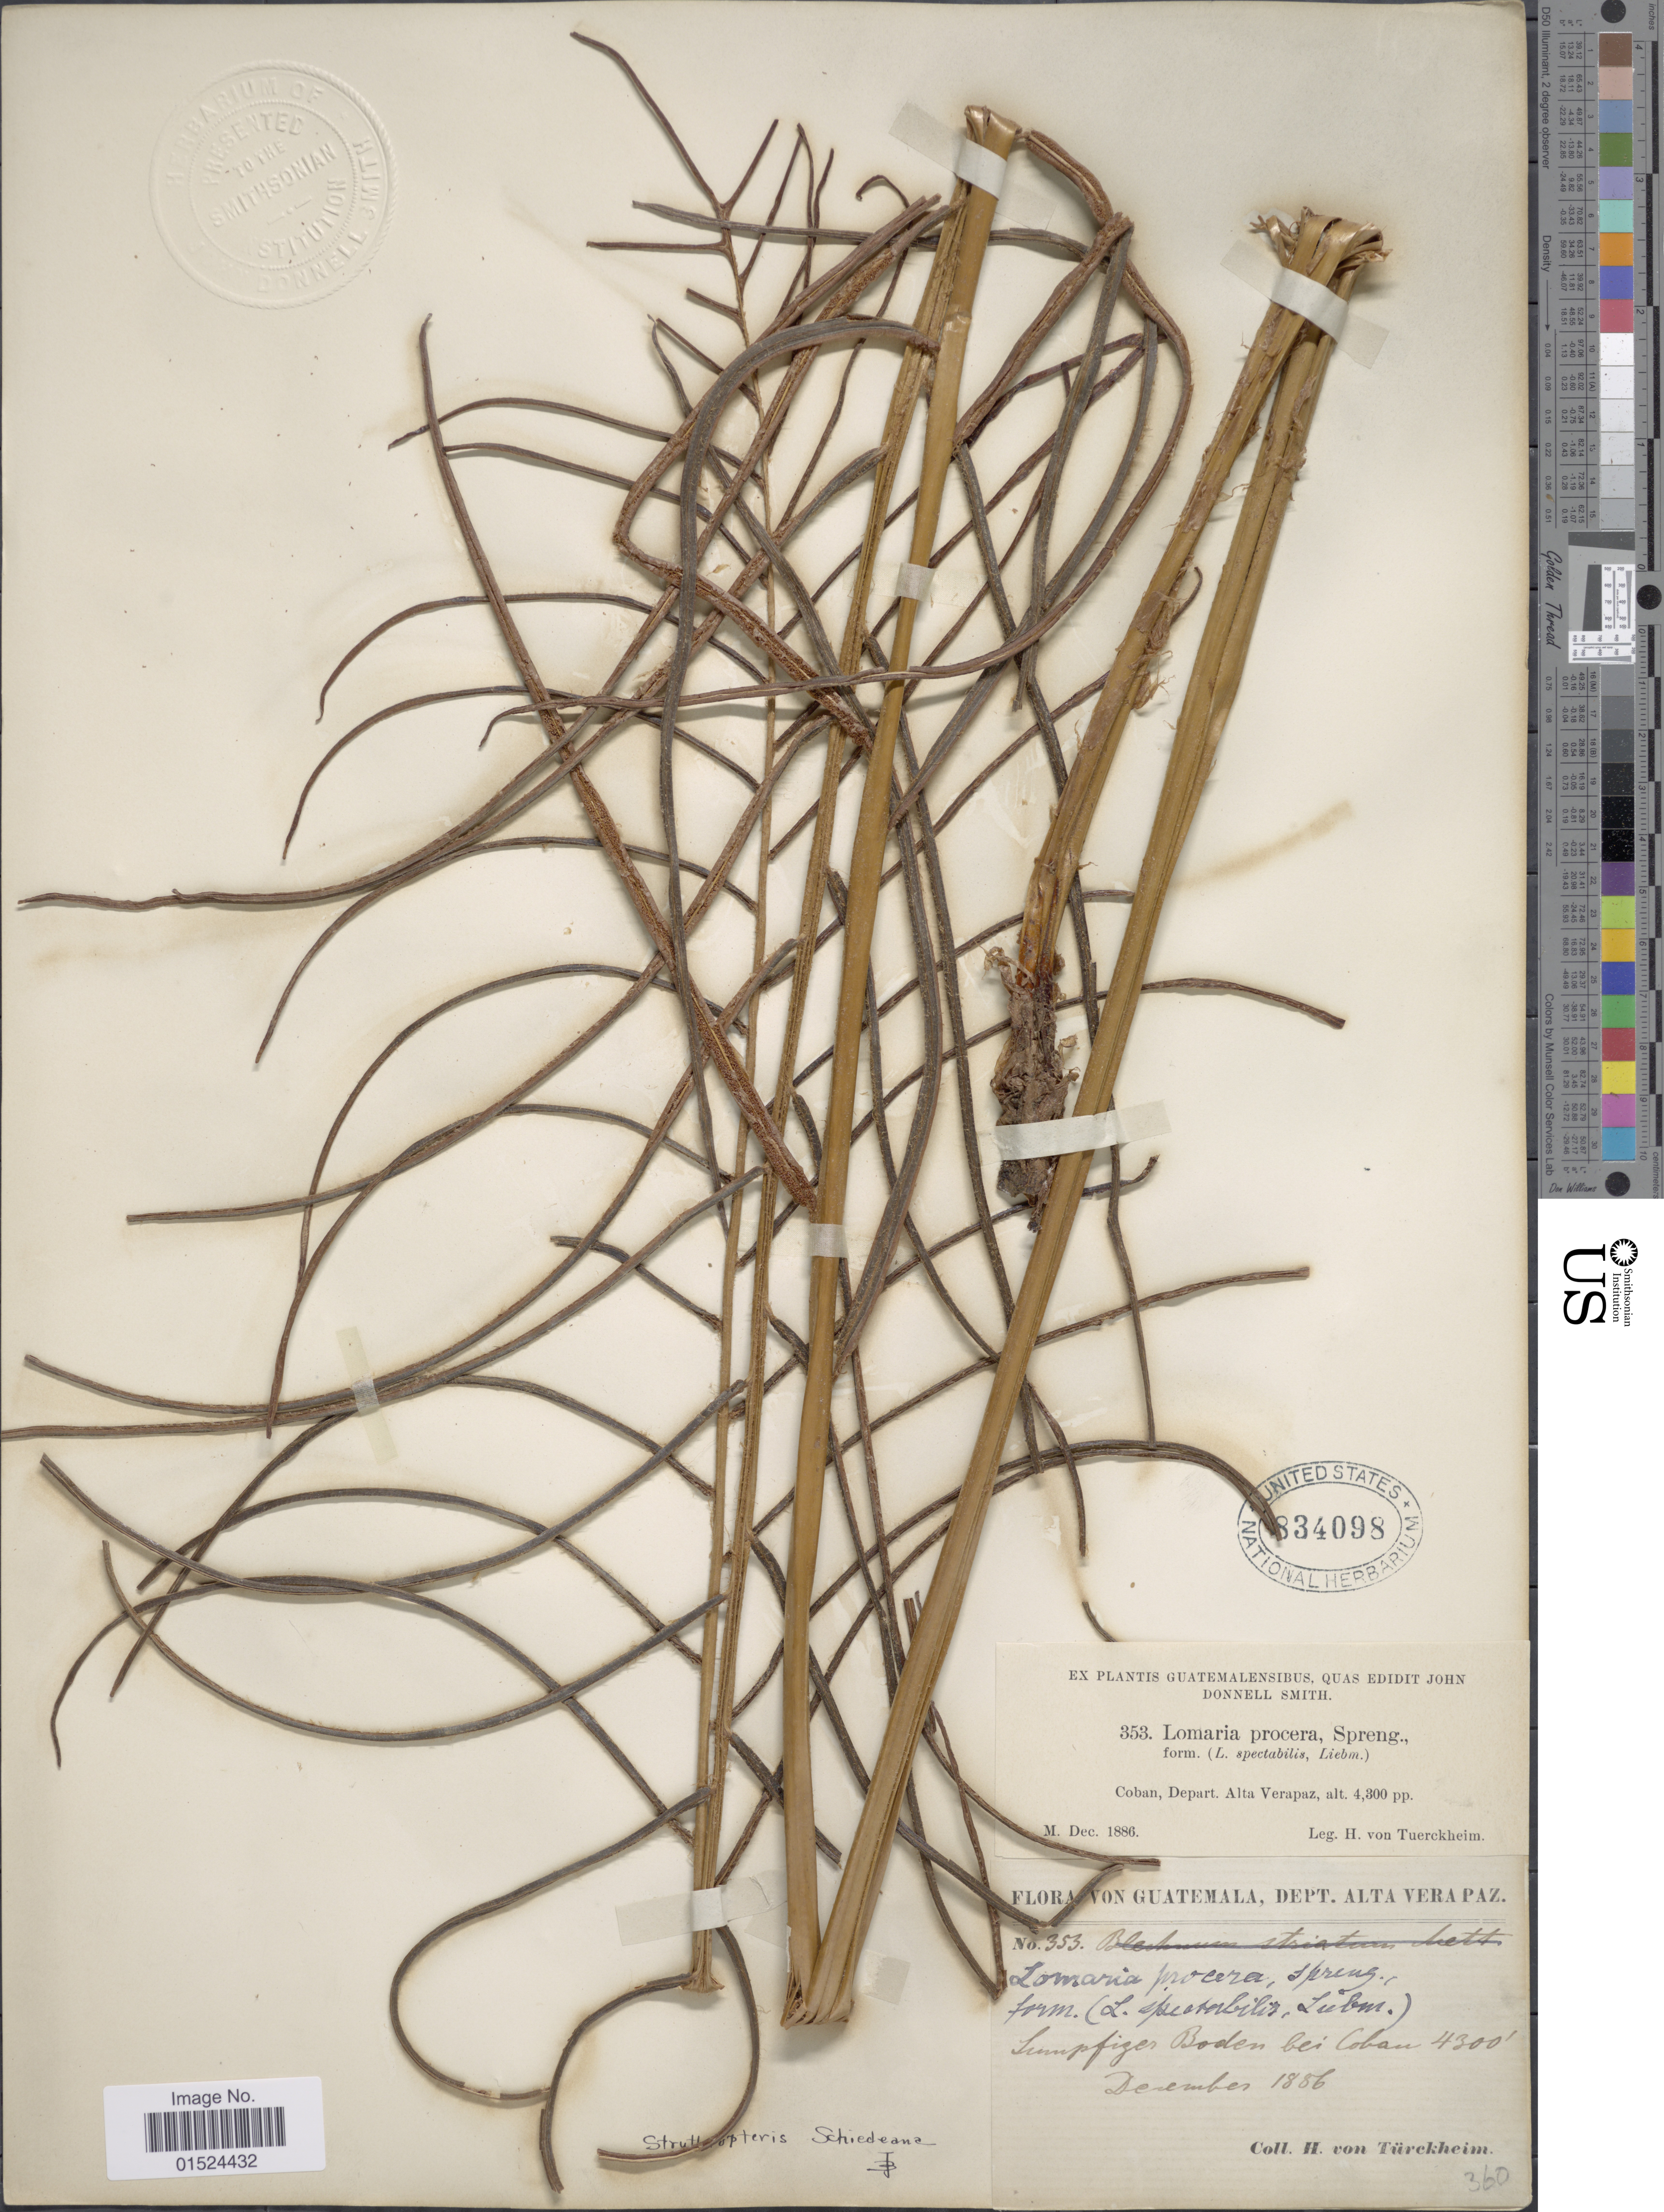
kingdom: Plantae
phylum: Tracheophyta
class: Polypodiopsida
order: Polypodiales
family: Blechnaceae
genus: Blechnum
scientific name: Blechnum schiedeanum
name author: (Schltdl. ex C. Presl) Hieron.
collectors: H. von Türckheim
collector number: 353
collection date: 1886-12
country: Guatemala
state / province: Alta Verapaz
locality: Coban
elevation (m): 1311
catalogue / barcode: US 834098